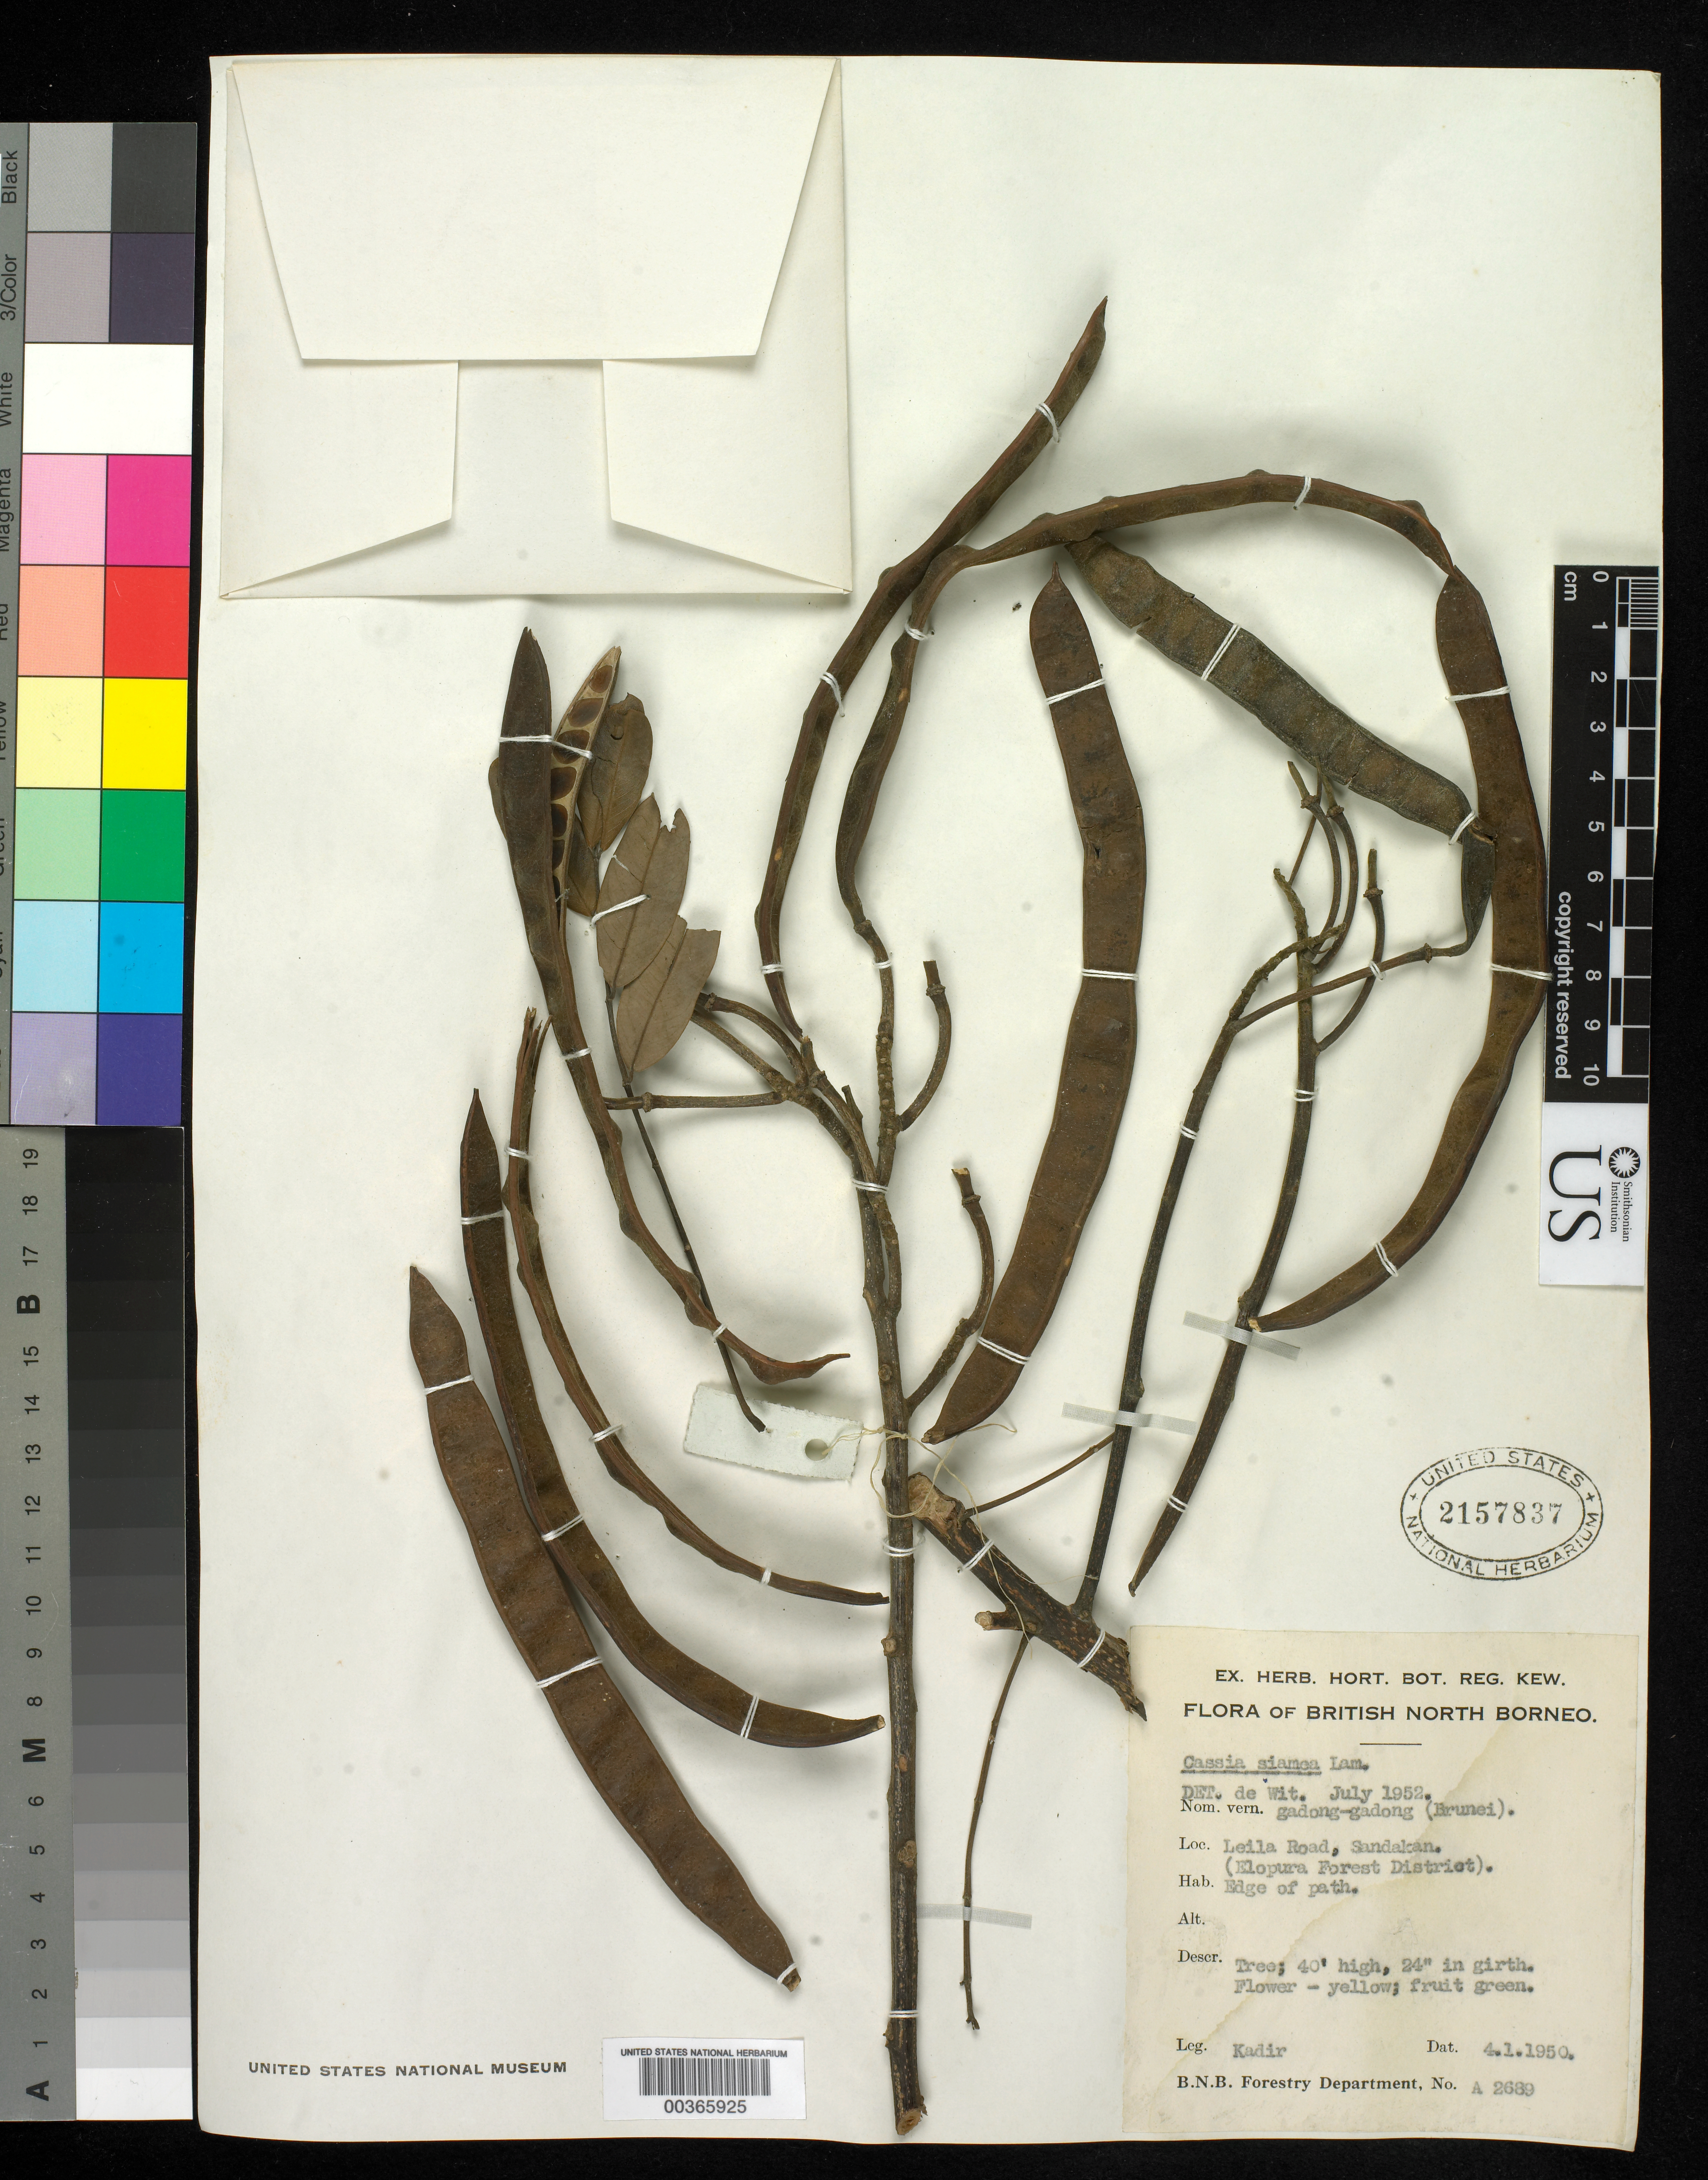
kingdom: Plantae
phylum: Tracheophyta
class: Magnoliopsida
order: Fabales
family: Fabaceae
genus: Senna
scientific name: Senna siamea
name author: (Lam.) H.S. Irwin & Barneby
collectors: -. Kadir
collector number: A2689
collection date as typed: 04 Jan 1950 or 01 Apr 1950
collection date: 1950-01-04 or 1950-04-01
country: Malaysia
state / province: Sabah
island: Borneo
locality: Leila road, sandakan (elopura forest dist.)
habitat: Edge of path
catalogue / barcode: US 2157837